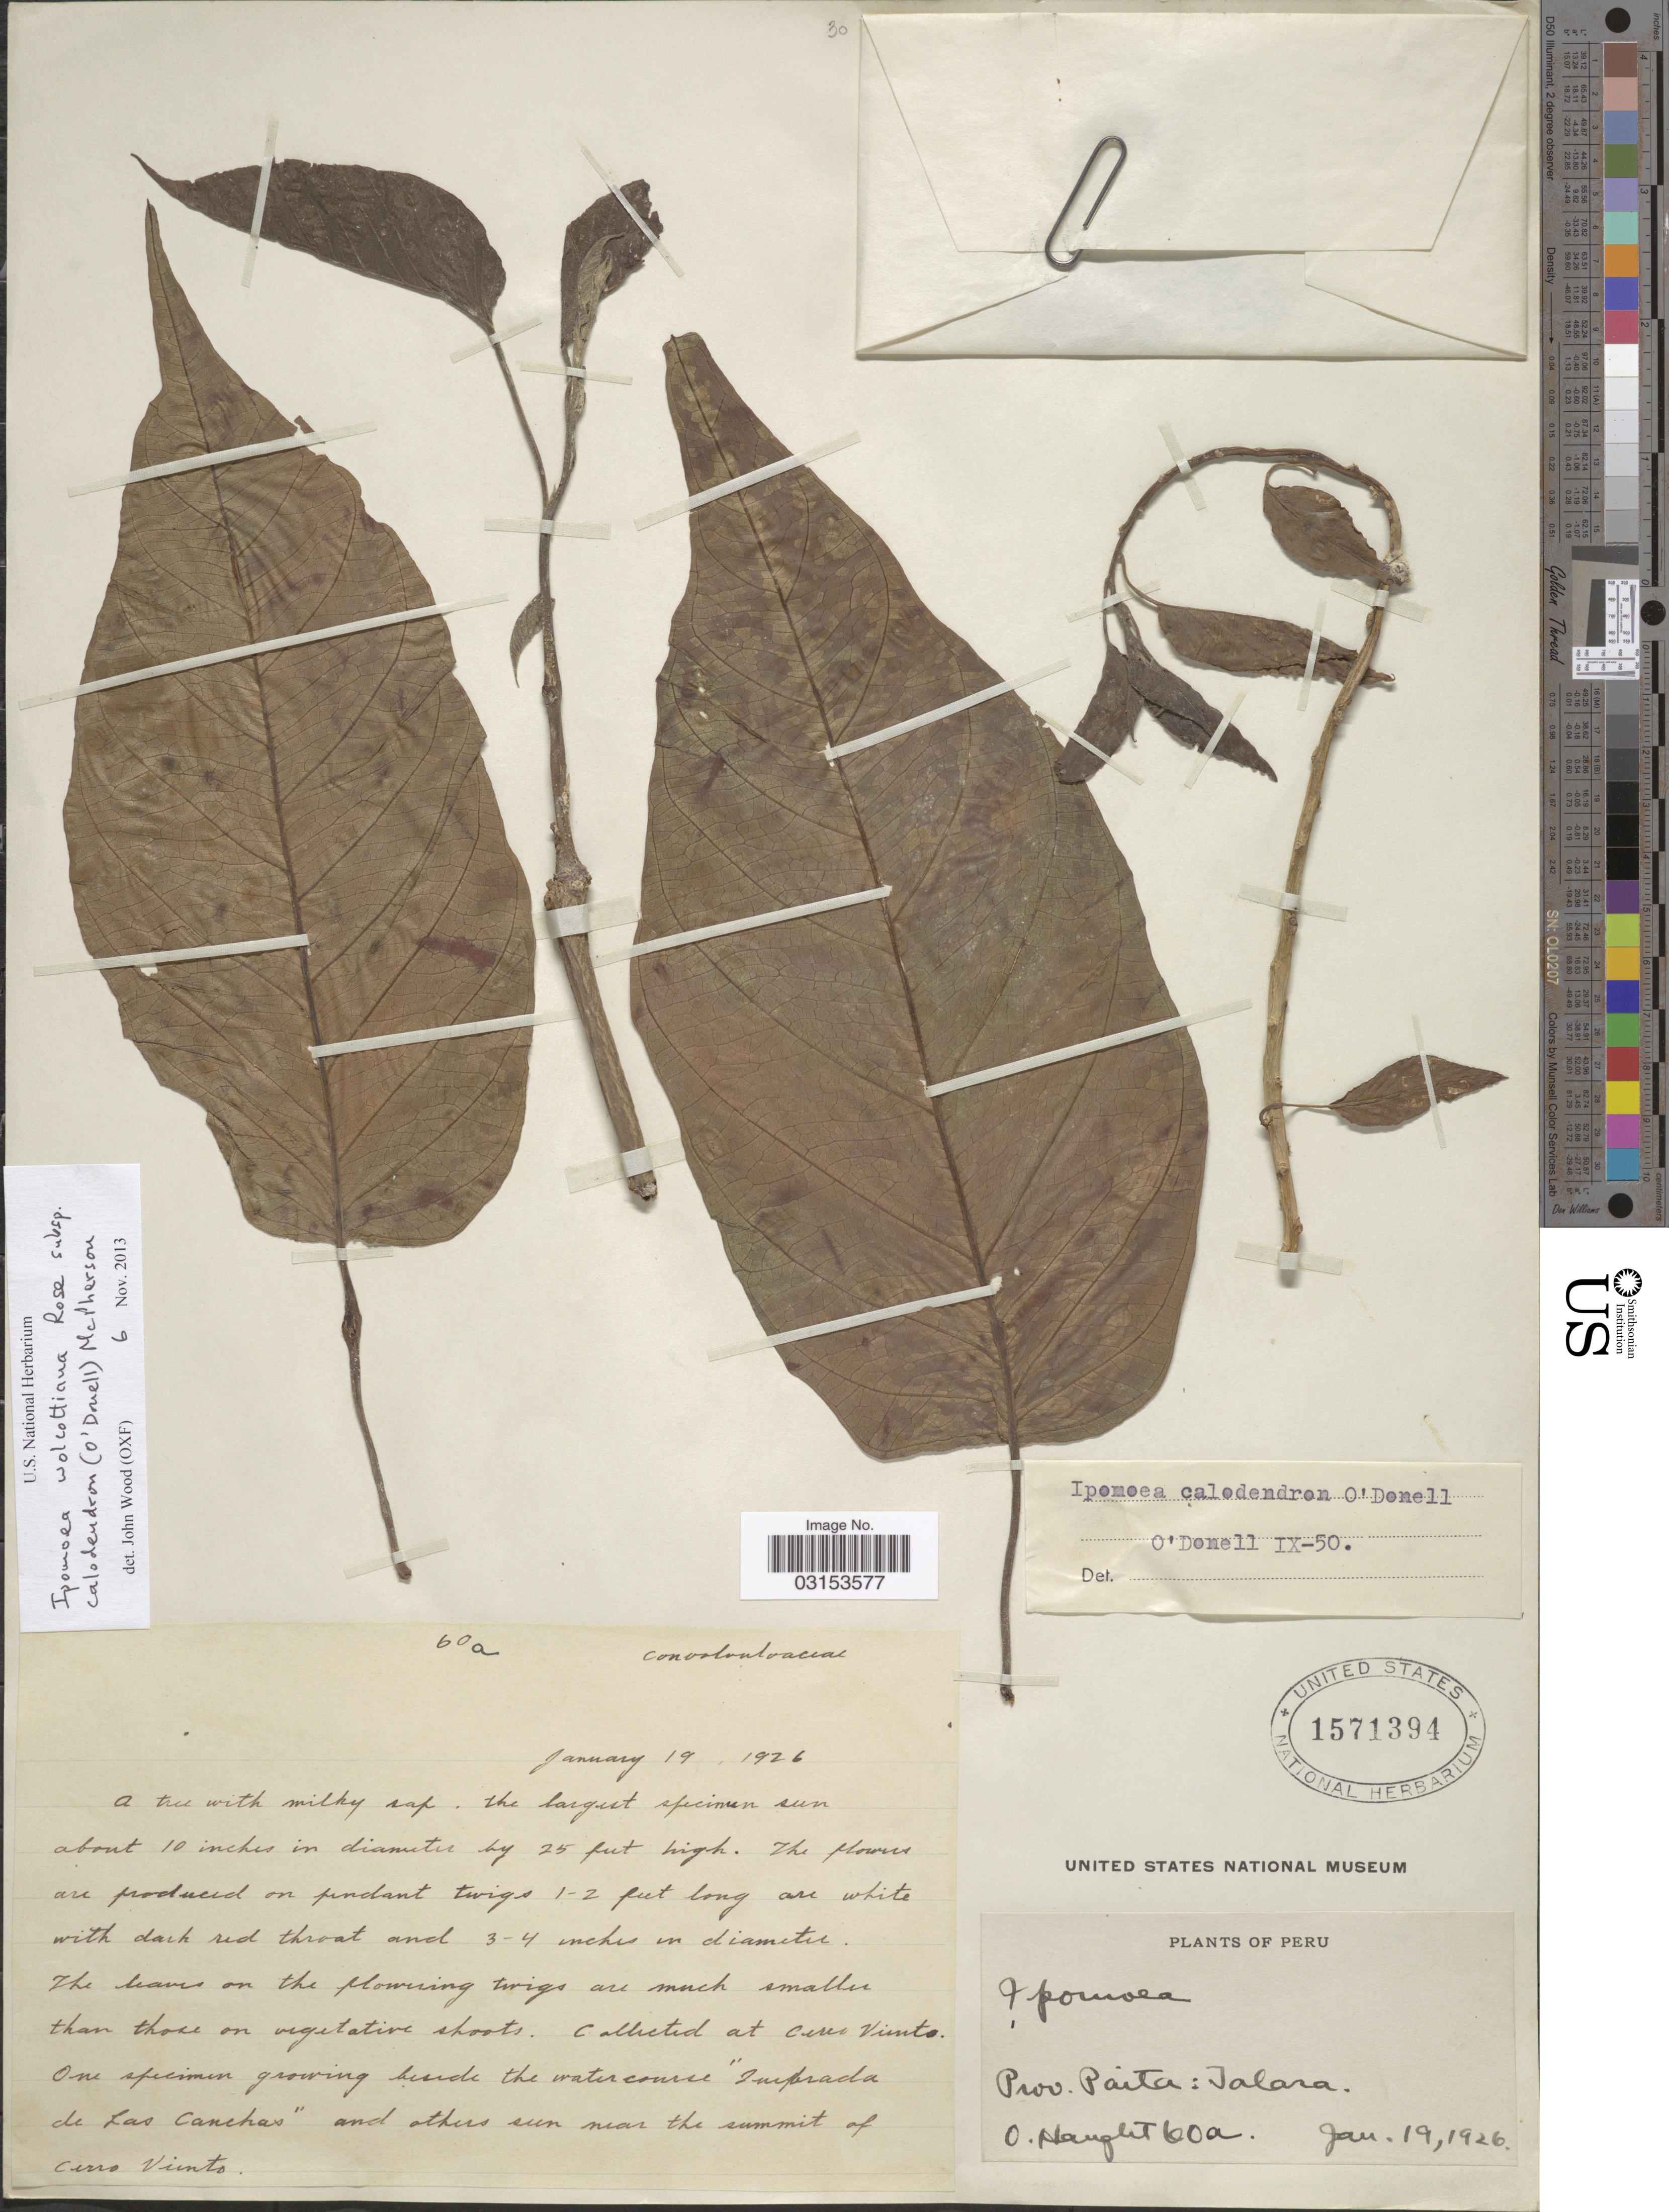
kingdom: Plantae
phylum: Tracheophyta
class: Magnoliopsida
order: Solanales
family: Convolvulaceae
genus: Ipomoea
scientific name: Ipomoea wolcottiana subsp. calodendron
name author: (O'Donell) McPherson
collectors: O. Haught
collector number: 60a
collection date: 1926-01-19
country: Peru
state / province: Piura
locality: "Quebrada de Las Canchas," near the summit of Cerro Viento, Talara, Prov. Paita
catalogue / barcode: US 1571394